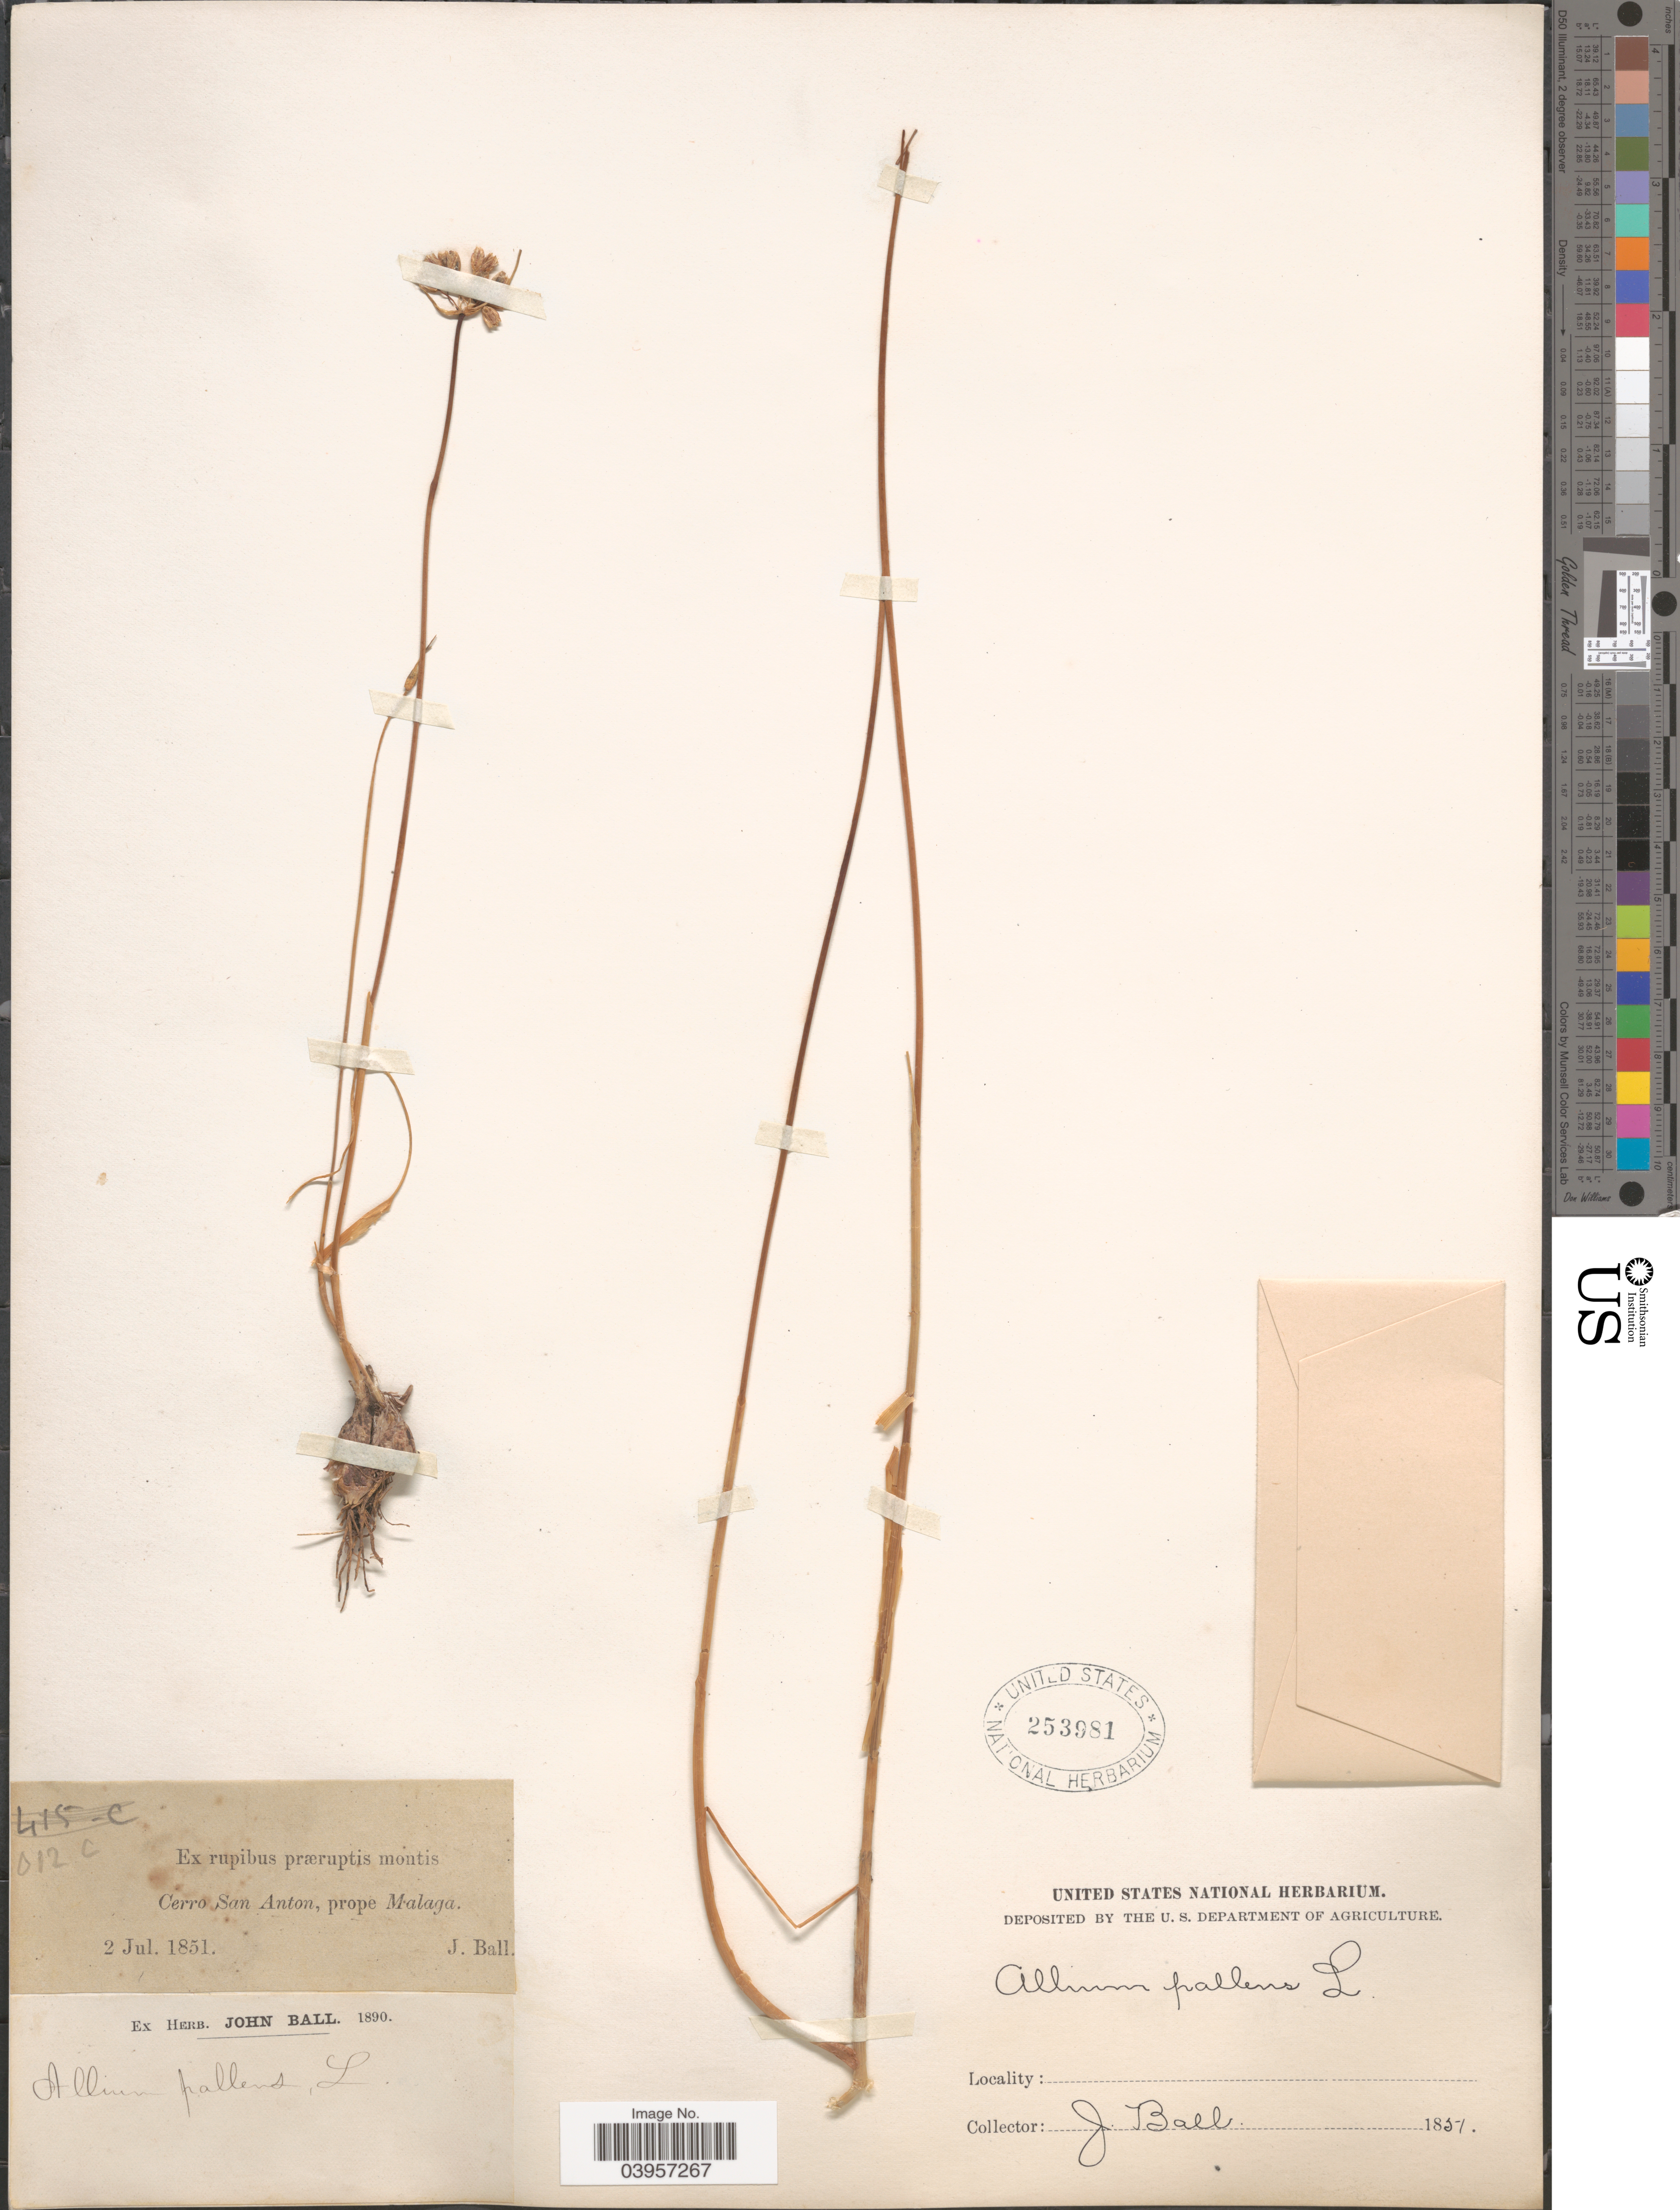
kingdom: Plantae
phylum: Tracheophyta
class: Liliopsida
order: Asparagales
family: Amaryllidaceae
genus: Allium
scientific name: Allium pallens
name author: L.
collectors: J. Ball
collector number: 812c*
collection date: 1851-07-02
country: Spain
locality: Ex rupibus præruptis montis Cerro San Anton, prope Malaga.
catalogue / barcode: US 253981